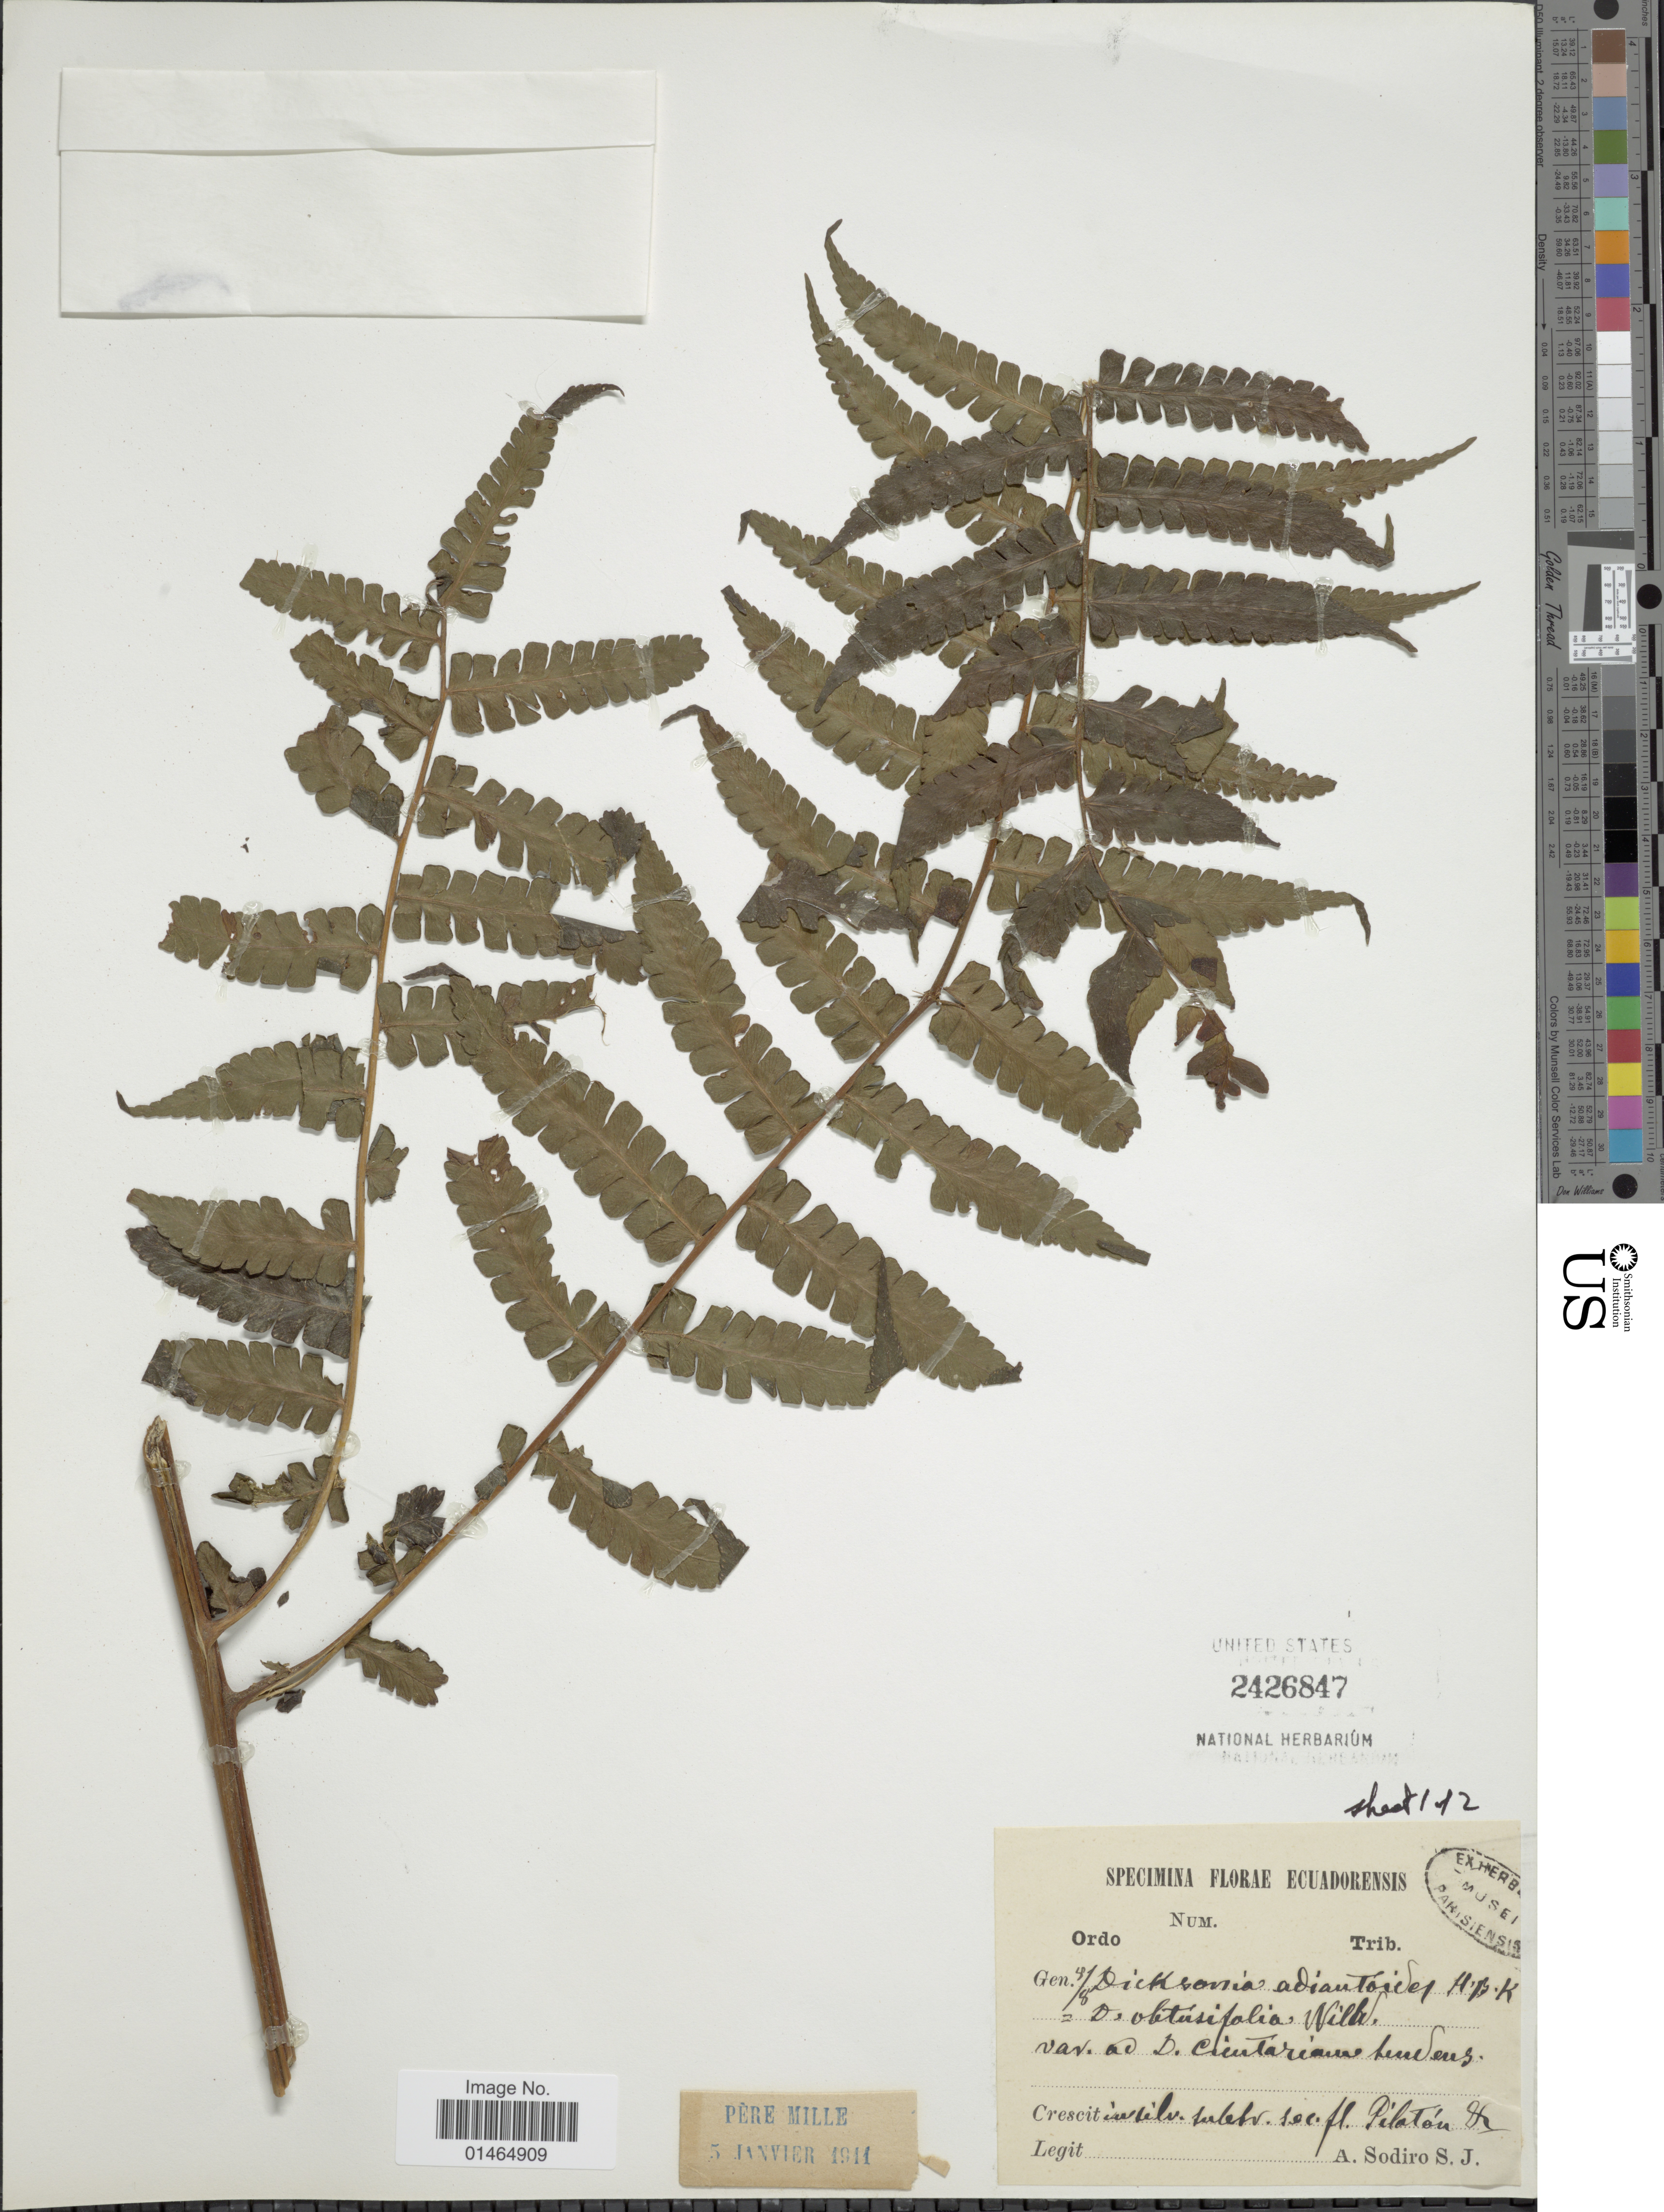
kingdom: Plantae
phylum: Tracheophyta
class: Polypodiopsida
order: Polypodiales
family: Dennstaedtiaceae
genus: Dennstaedtia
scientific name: Dennstaedtia obtusifolia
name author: (Willd.) T. Moore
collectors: A. Sodiro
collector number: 8/8 ?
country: Ecuador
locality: Crescit in silv. subtr. sec. fl. Pilaton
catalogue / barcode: US 2426847